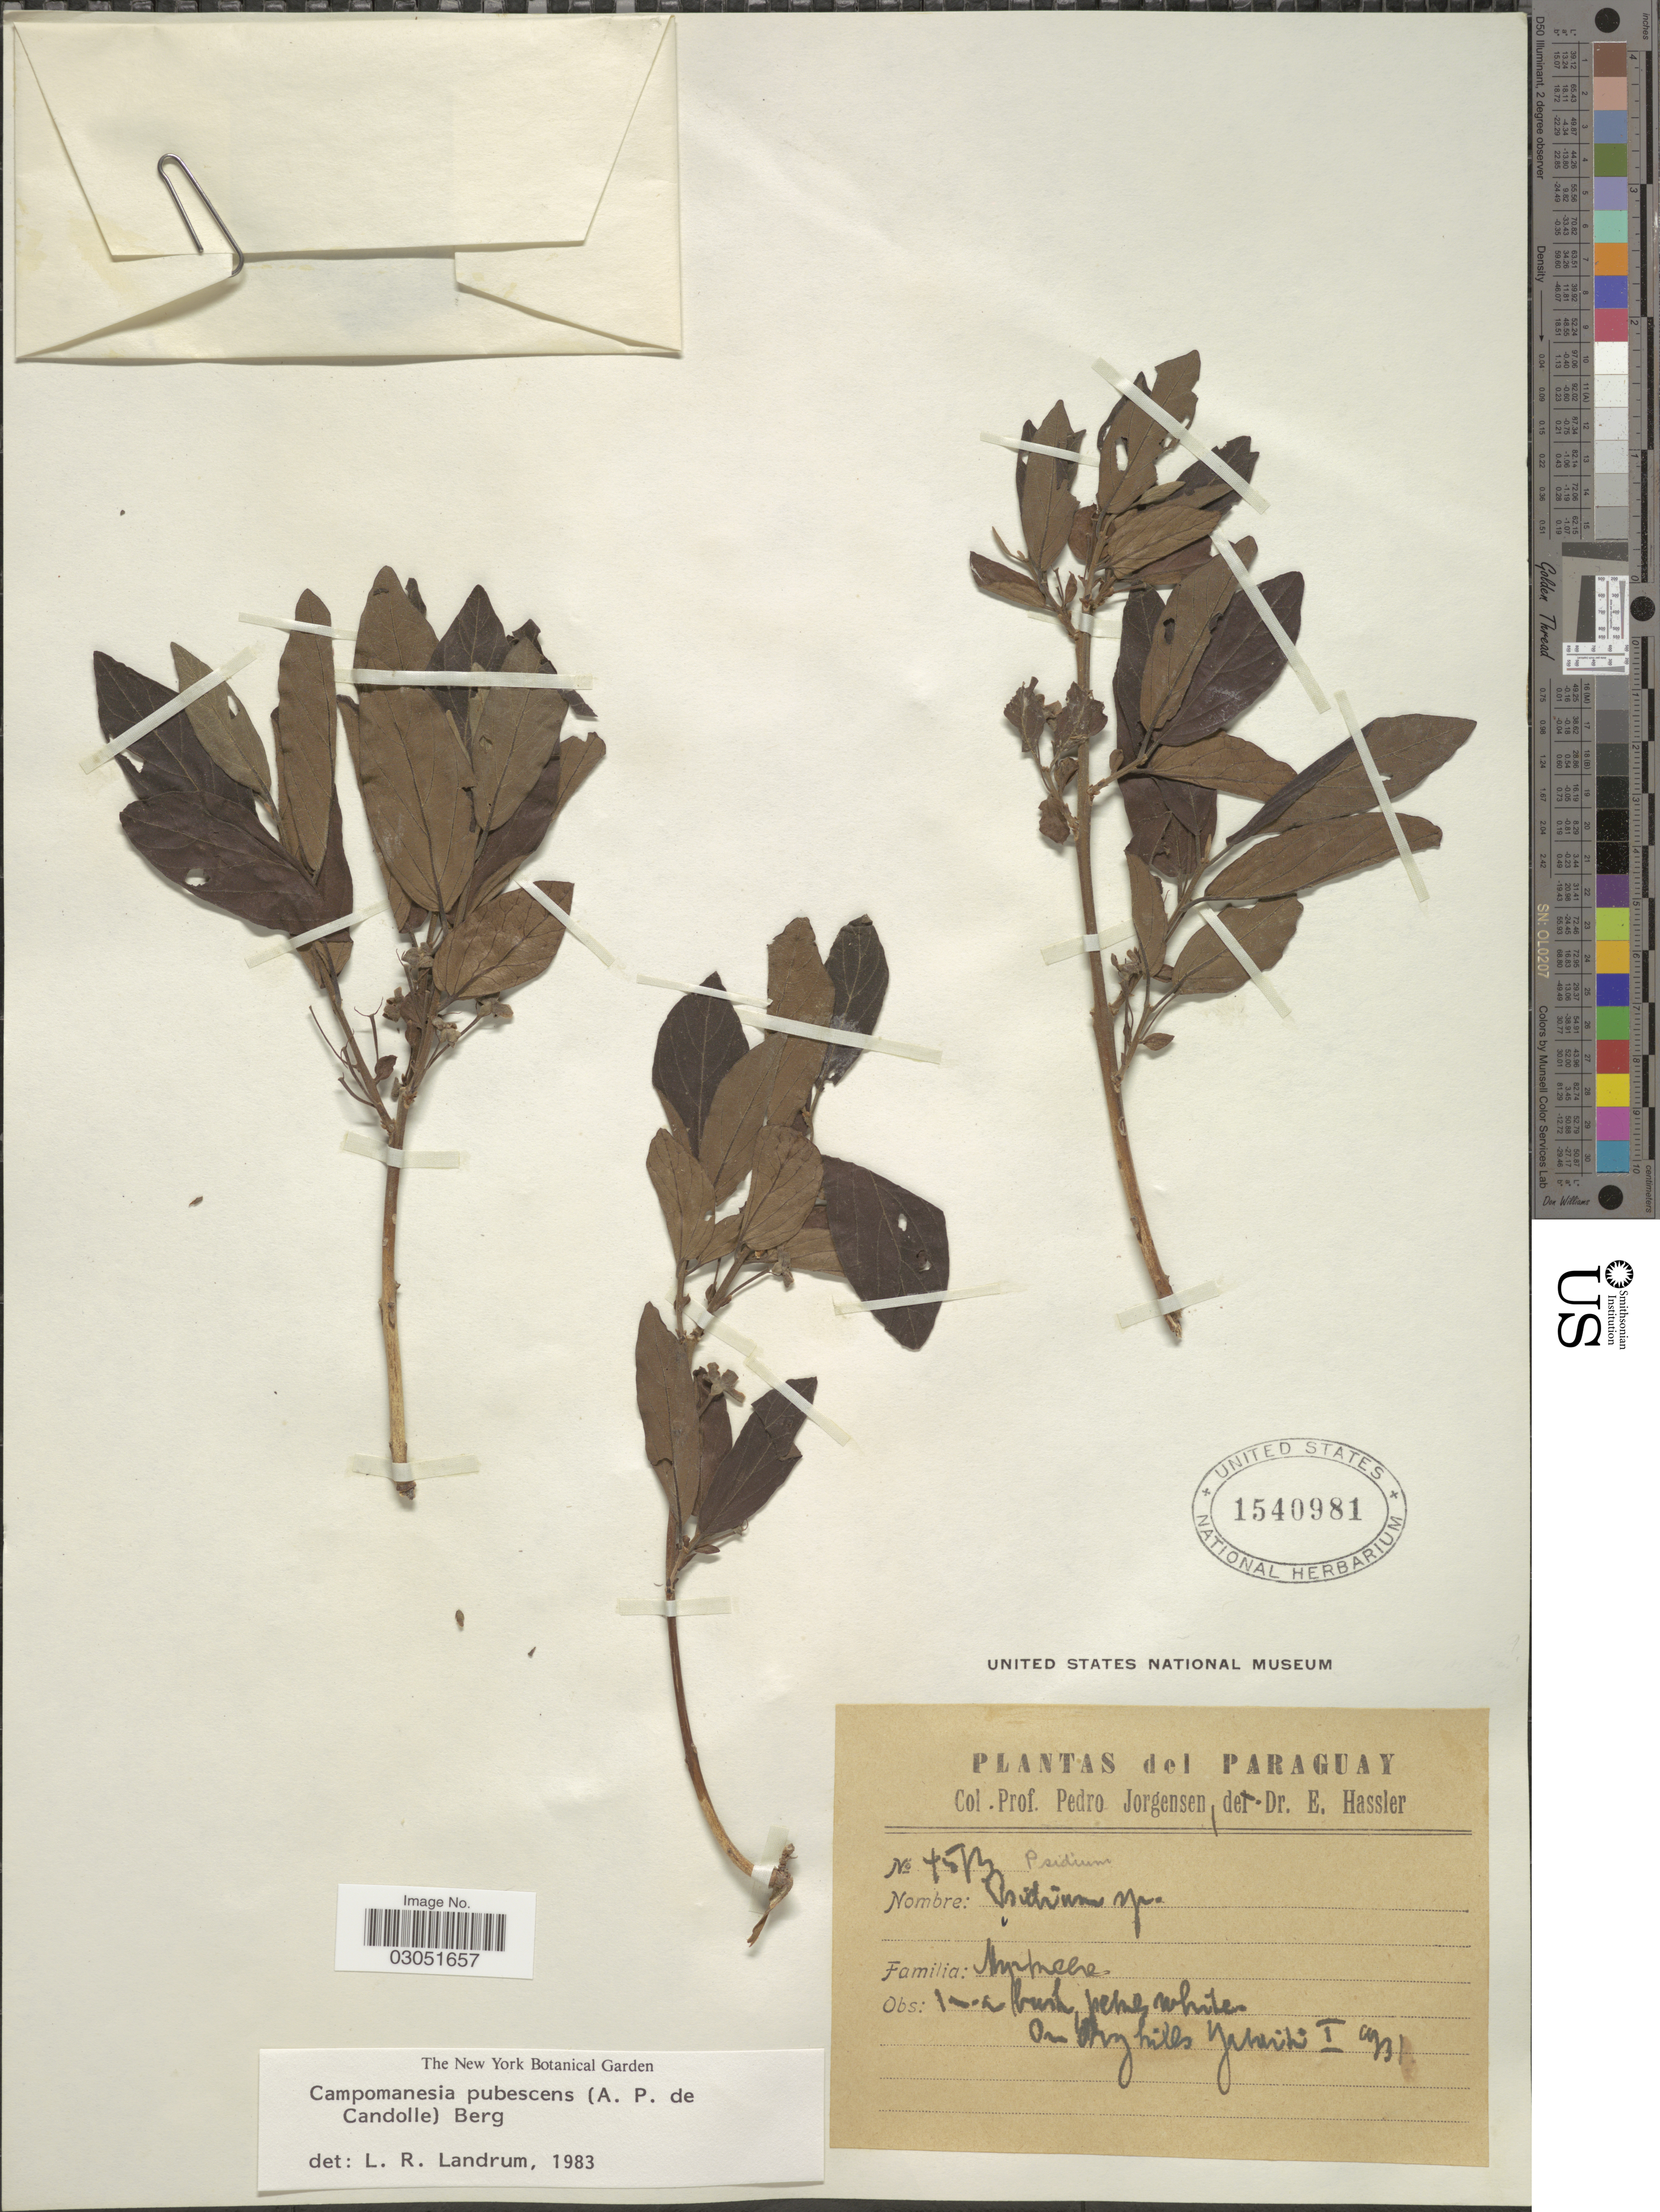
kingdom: Plantae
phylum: Tracheophyta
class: Magnoliopsida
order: Myrtales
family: Myrtaceae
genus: Campomanesia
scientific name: Campomanesia pubescens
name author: (Mart. ex DC.) O. Berg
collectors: P. Jörgensen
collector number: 4513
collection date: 1931-01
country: Paraguay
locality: Yataiti.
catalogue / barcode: US 1540981